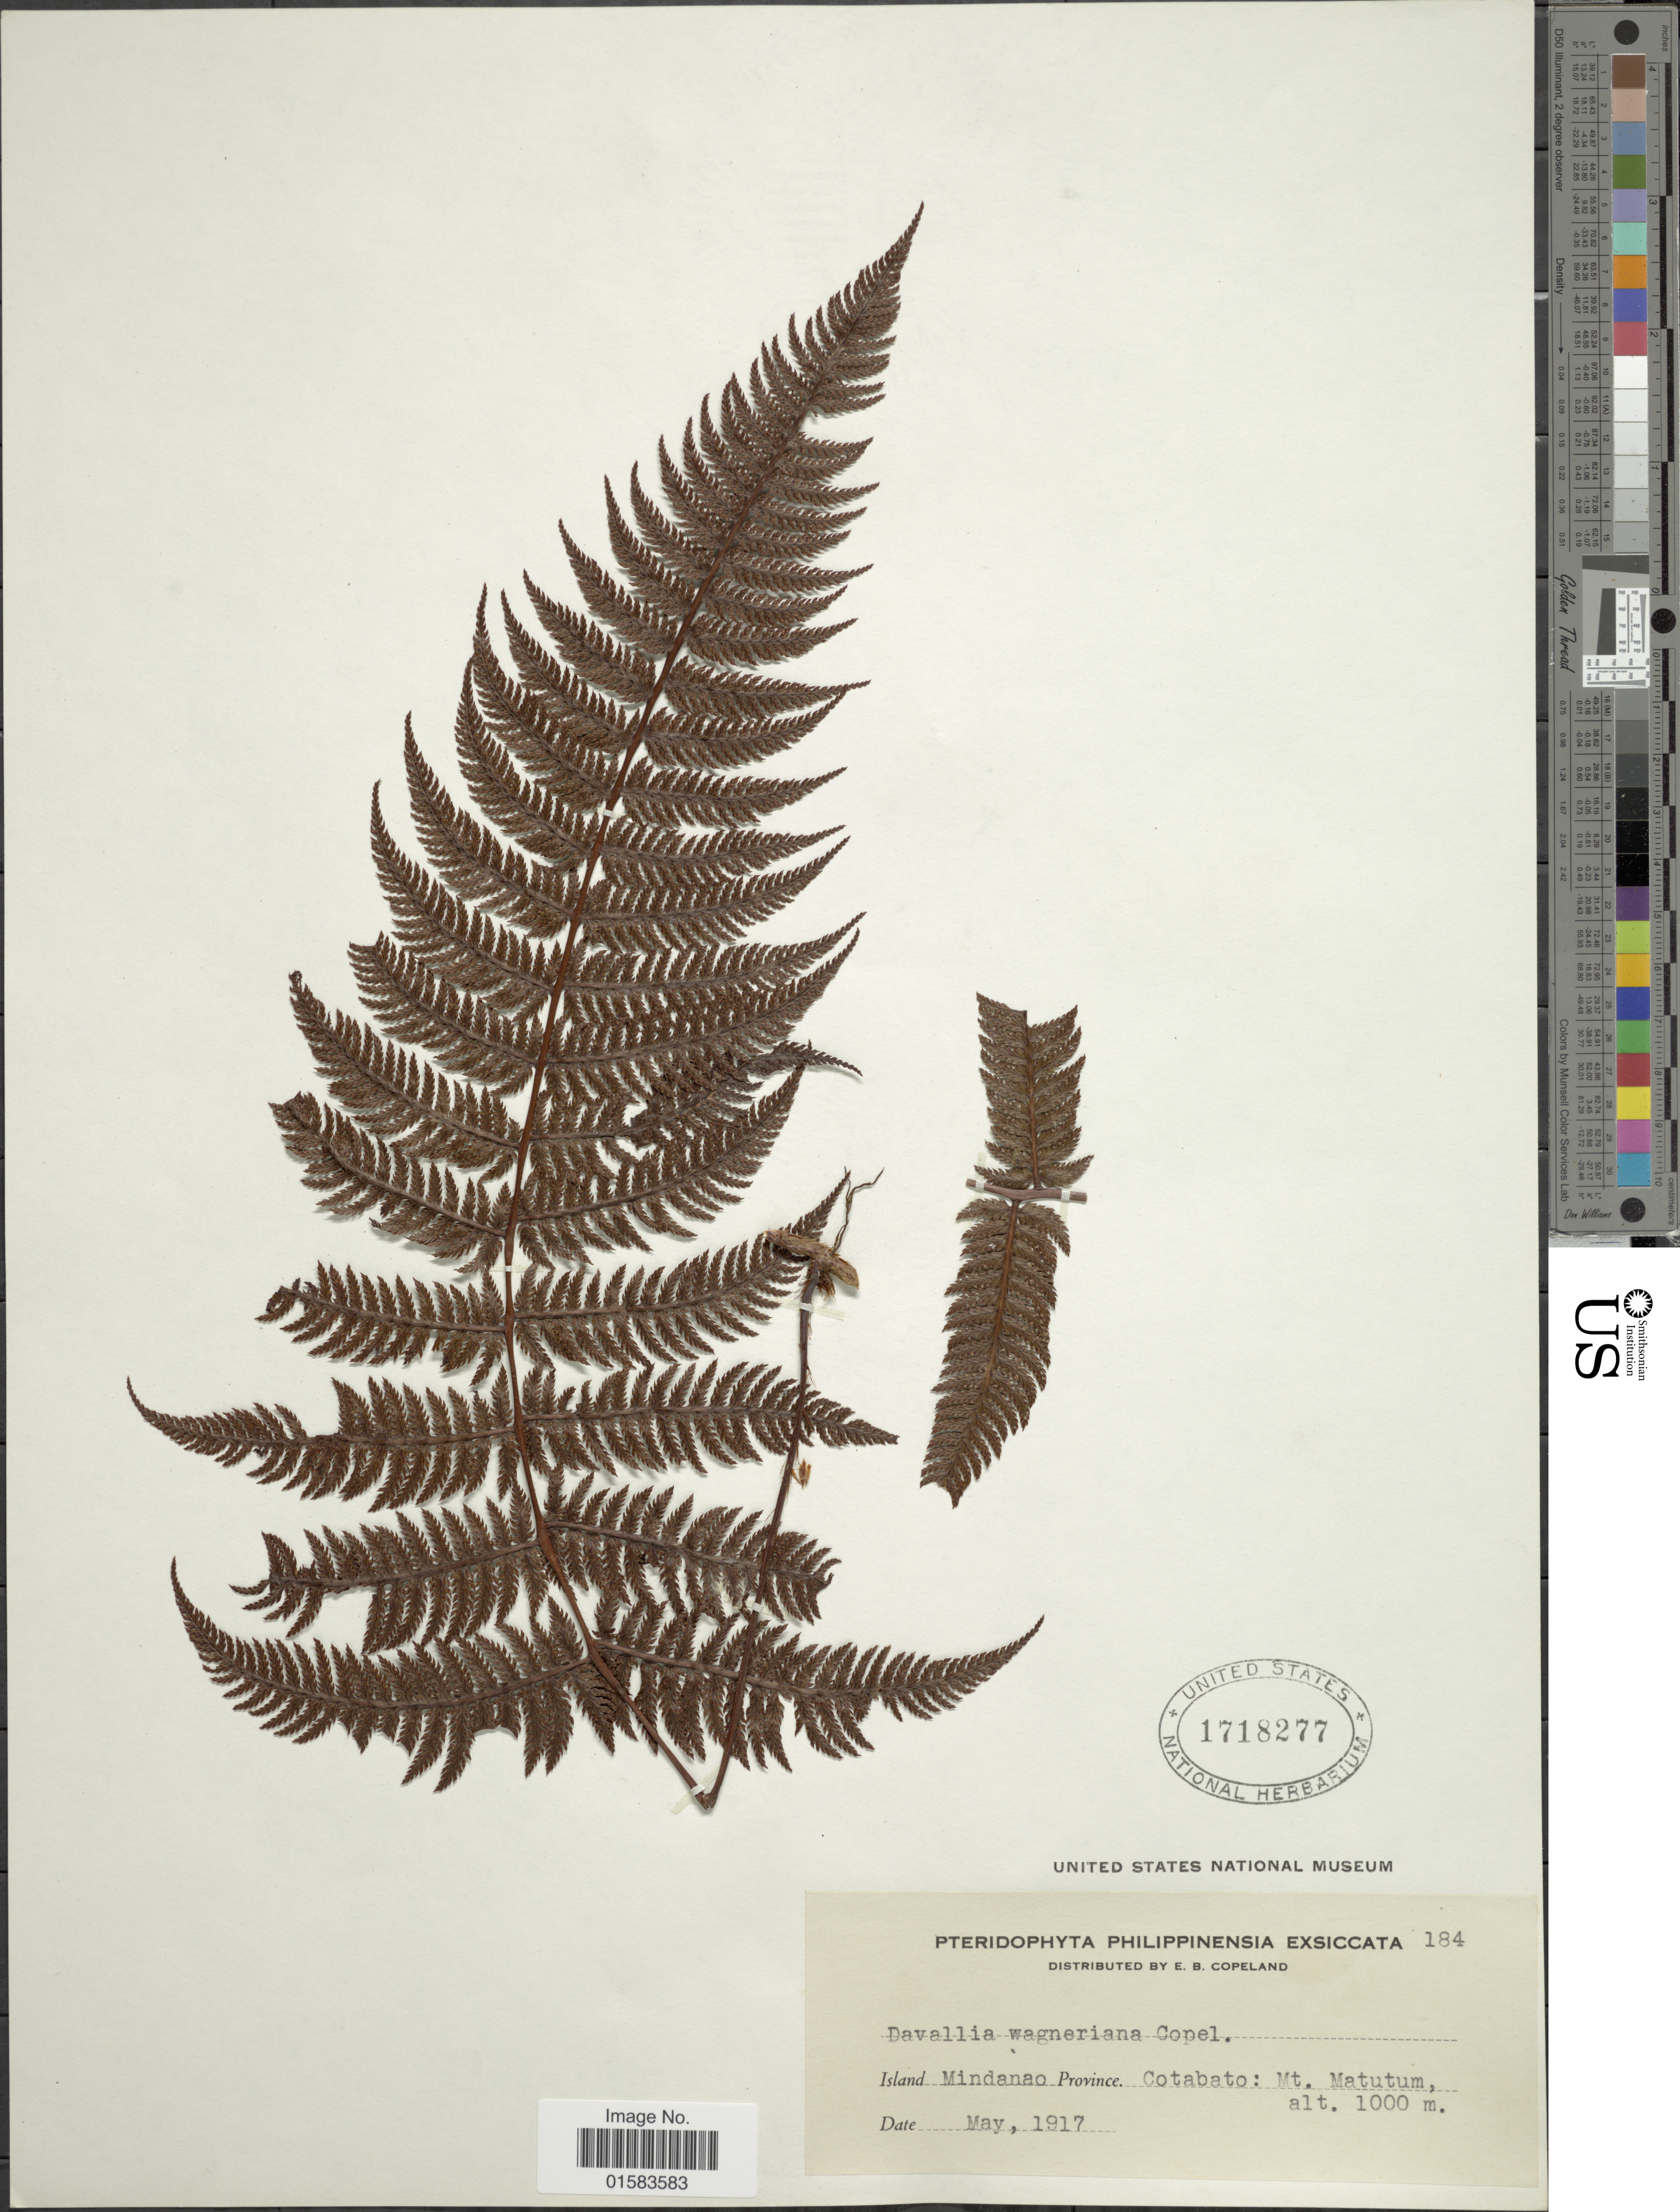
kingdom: Plantae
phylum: Tracheophyta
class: Polypodiopsida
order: Polypodiales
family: Davalliaceae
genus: Davallia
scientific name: Davallia wagneriana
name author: Copel.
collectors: E. B. Copeland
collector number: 184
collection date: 1917-05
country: Philippines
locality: Mindanao, Cotabato: Mt. Matutum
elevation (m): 1000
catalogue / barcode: US 1718277